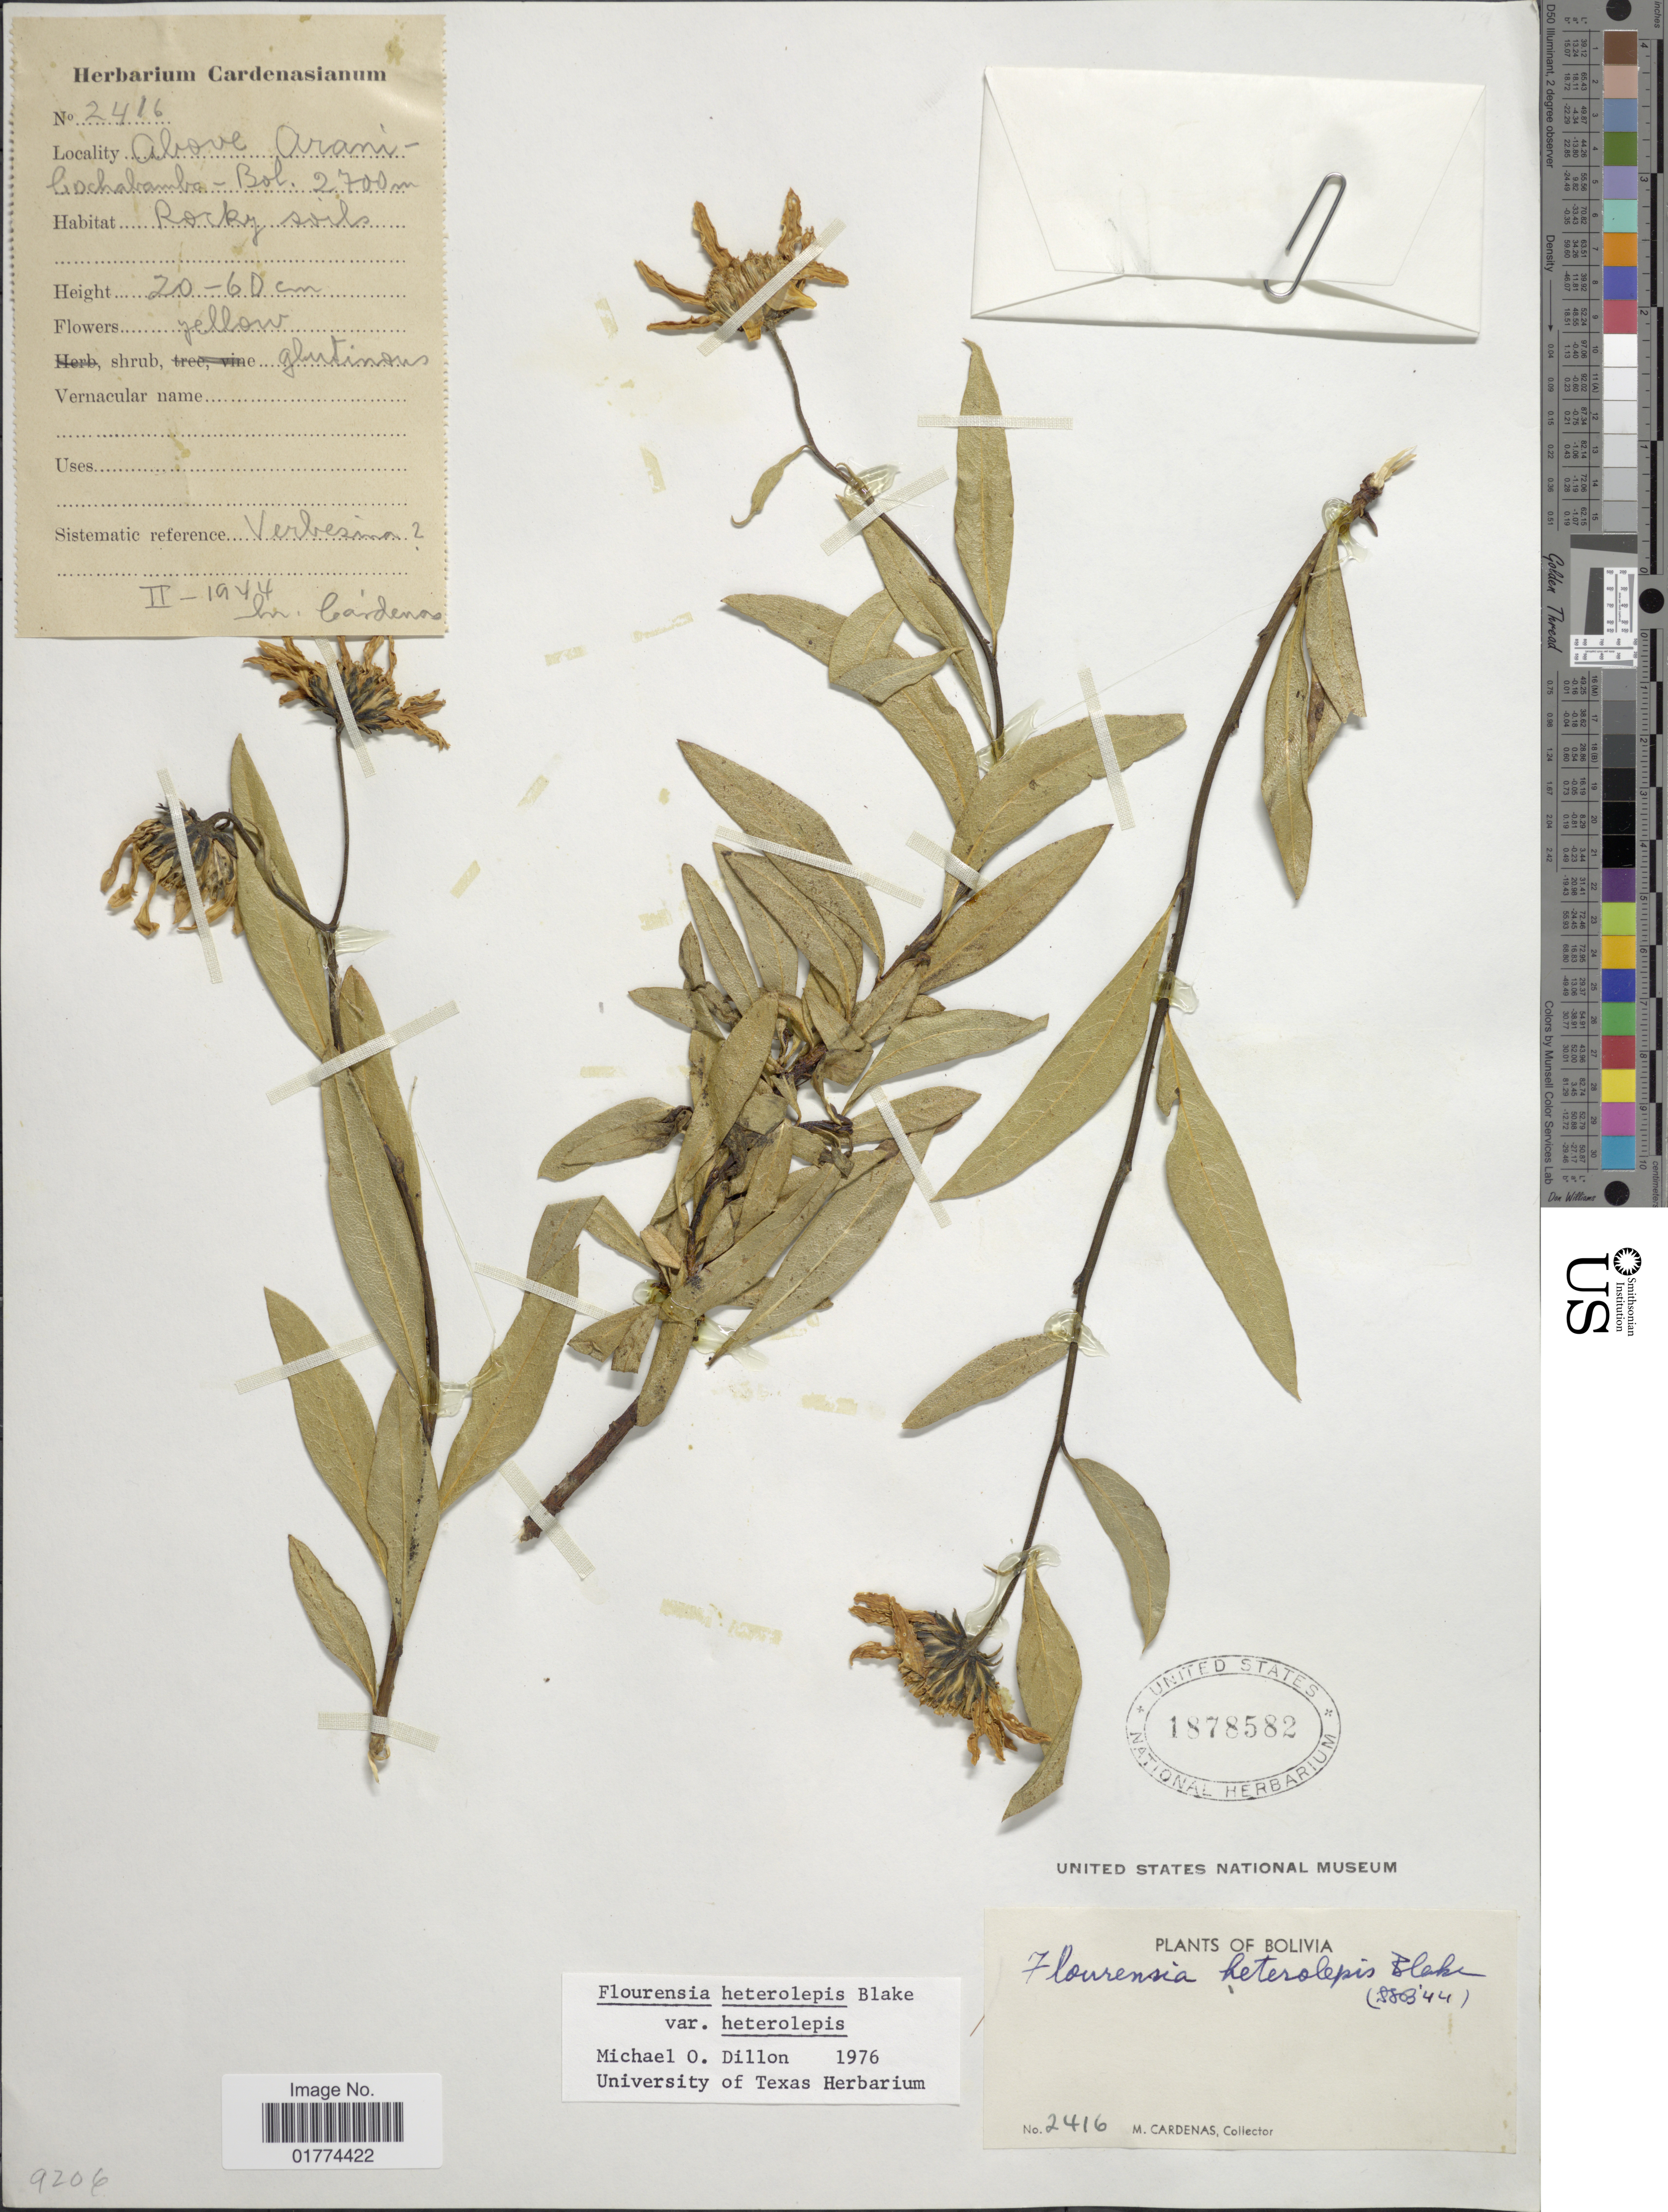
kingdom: Plantae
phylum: Tracheophyta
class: Magnoliopsida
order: Asterales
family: Asteraceae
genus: Flourensia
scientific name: Flourensia heterolepis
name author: S.F. Blake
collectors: M. Cárdenas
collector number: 2416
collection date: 1944-02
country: Bolivia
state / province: Cochabamba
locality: Above Arani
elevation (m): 2700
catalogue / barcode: US 1878582